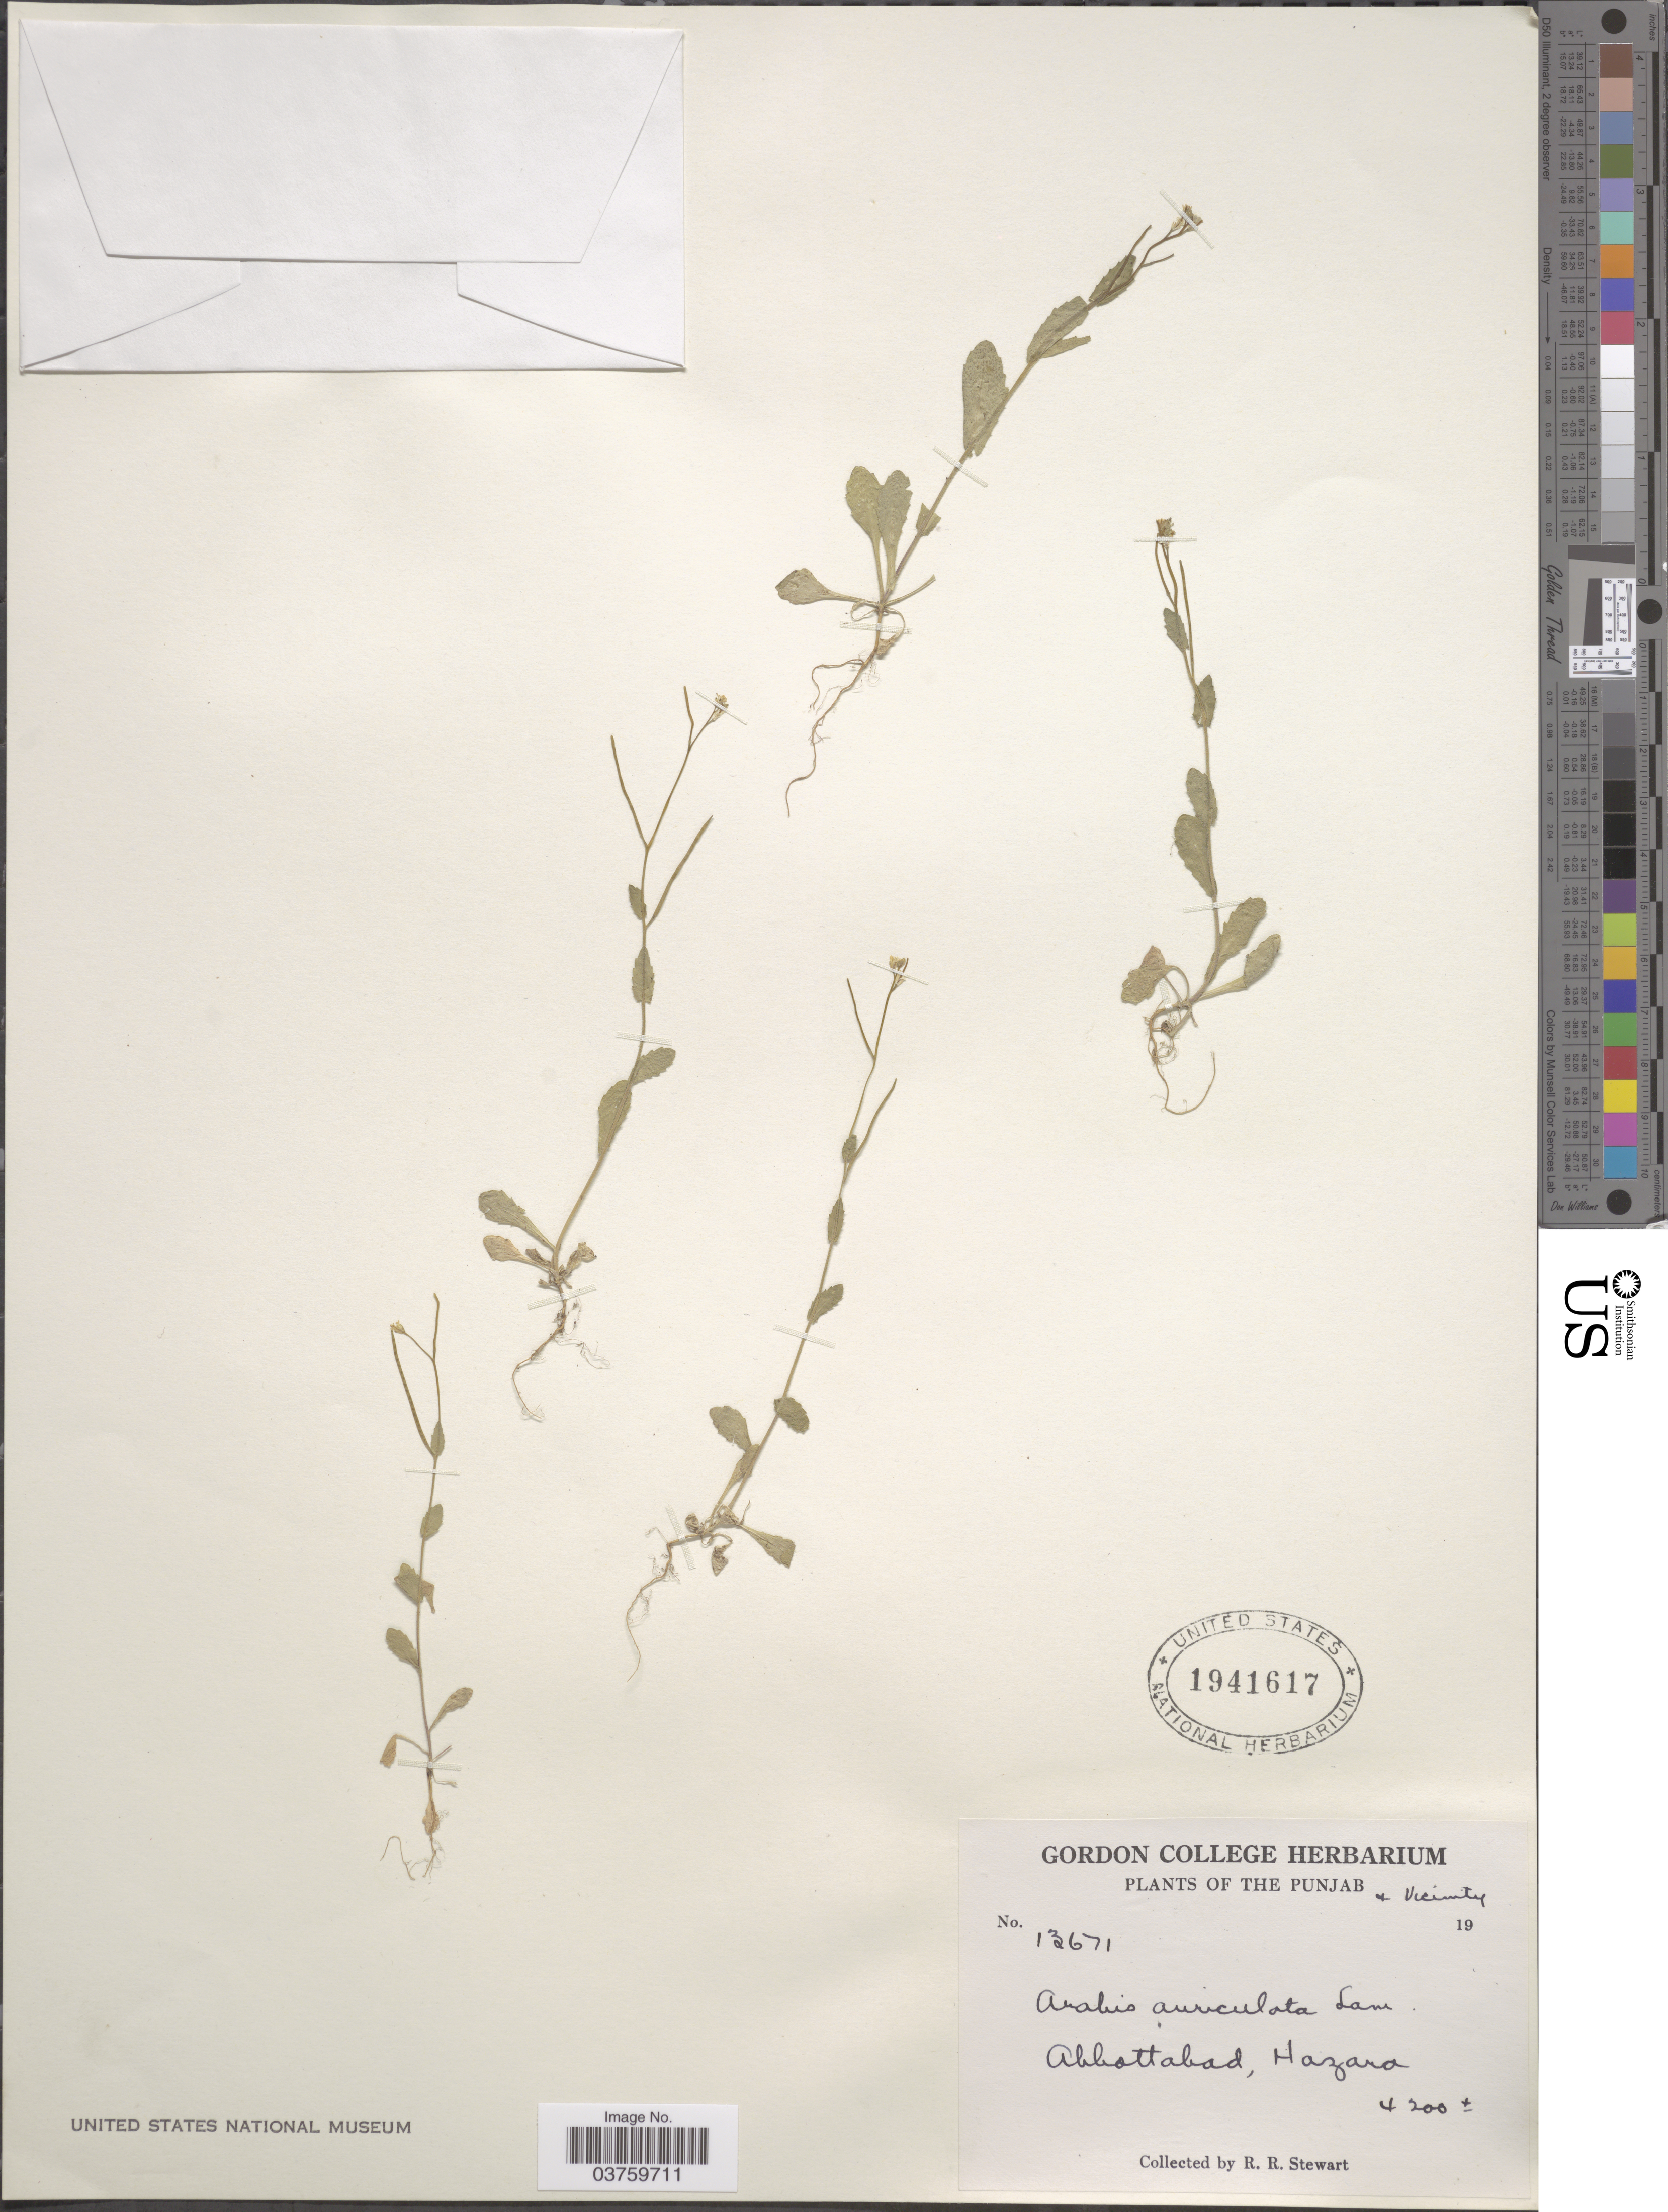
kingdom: Plantae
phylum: Tracheophyta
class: Magnoliopsida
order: Brassicales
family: Brassicaceae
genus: Arabis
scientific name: Arabis nova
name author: Vill.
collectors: R. Stewart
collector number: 13671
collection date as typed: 19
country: Pakistan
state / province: Khyber Pakhtunkhwa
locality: The Punjab & vicinity. Abbottabad, Hazara.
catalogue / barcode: US 1941617